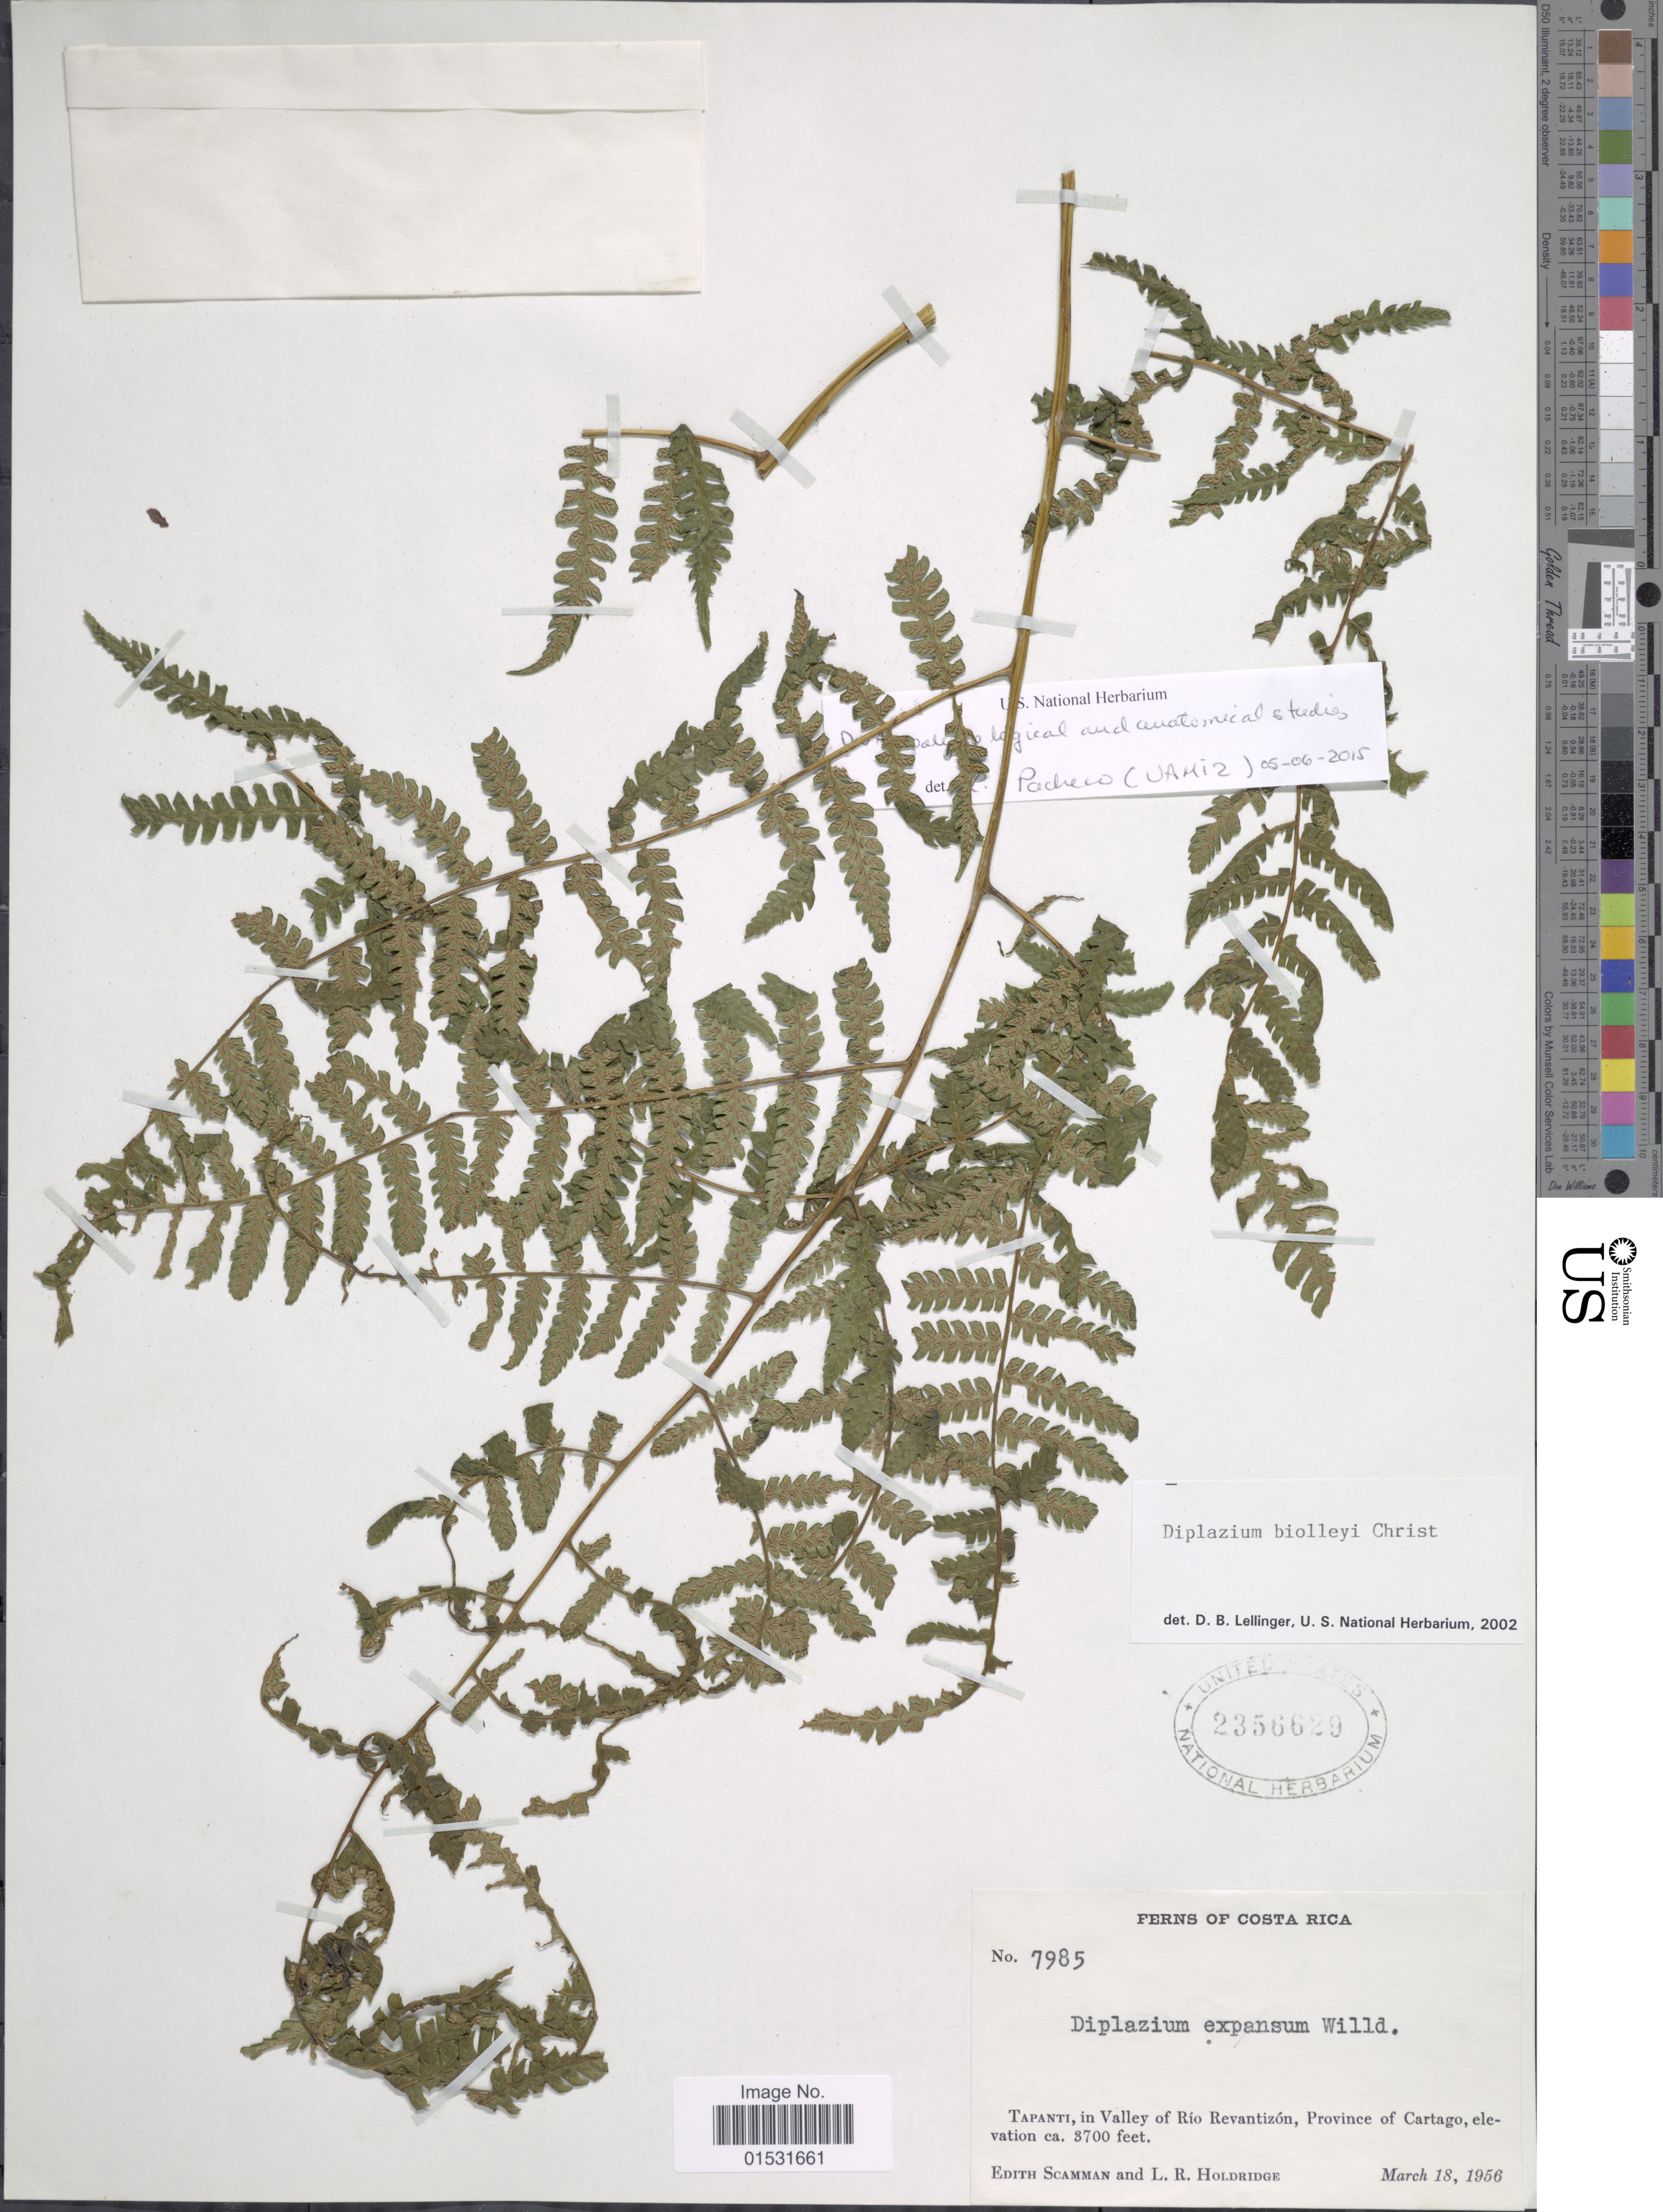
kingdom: Plantae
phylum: Tracheophyta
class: Polypodiopsida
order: Polypodiales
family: Athyriaceae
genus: Diplazium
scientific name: Diplazium biolleyi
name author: Christ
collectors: E. Scamman & L. Holdridge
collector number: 7985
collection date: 1956-03-18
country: Costa Rica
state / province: Cartago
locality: Tapanti, in Valley of Rio Revantizon, Province of Cartago.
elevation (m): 1128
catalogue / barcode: US 2356629